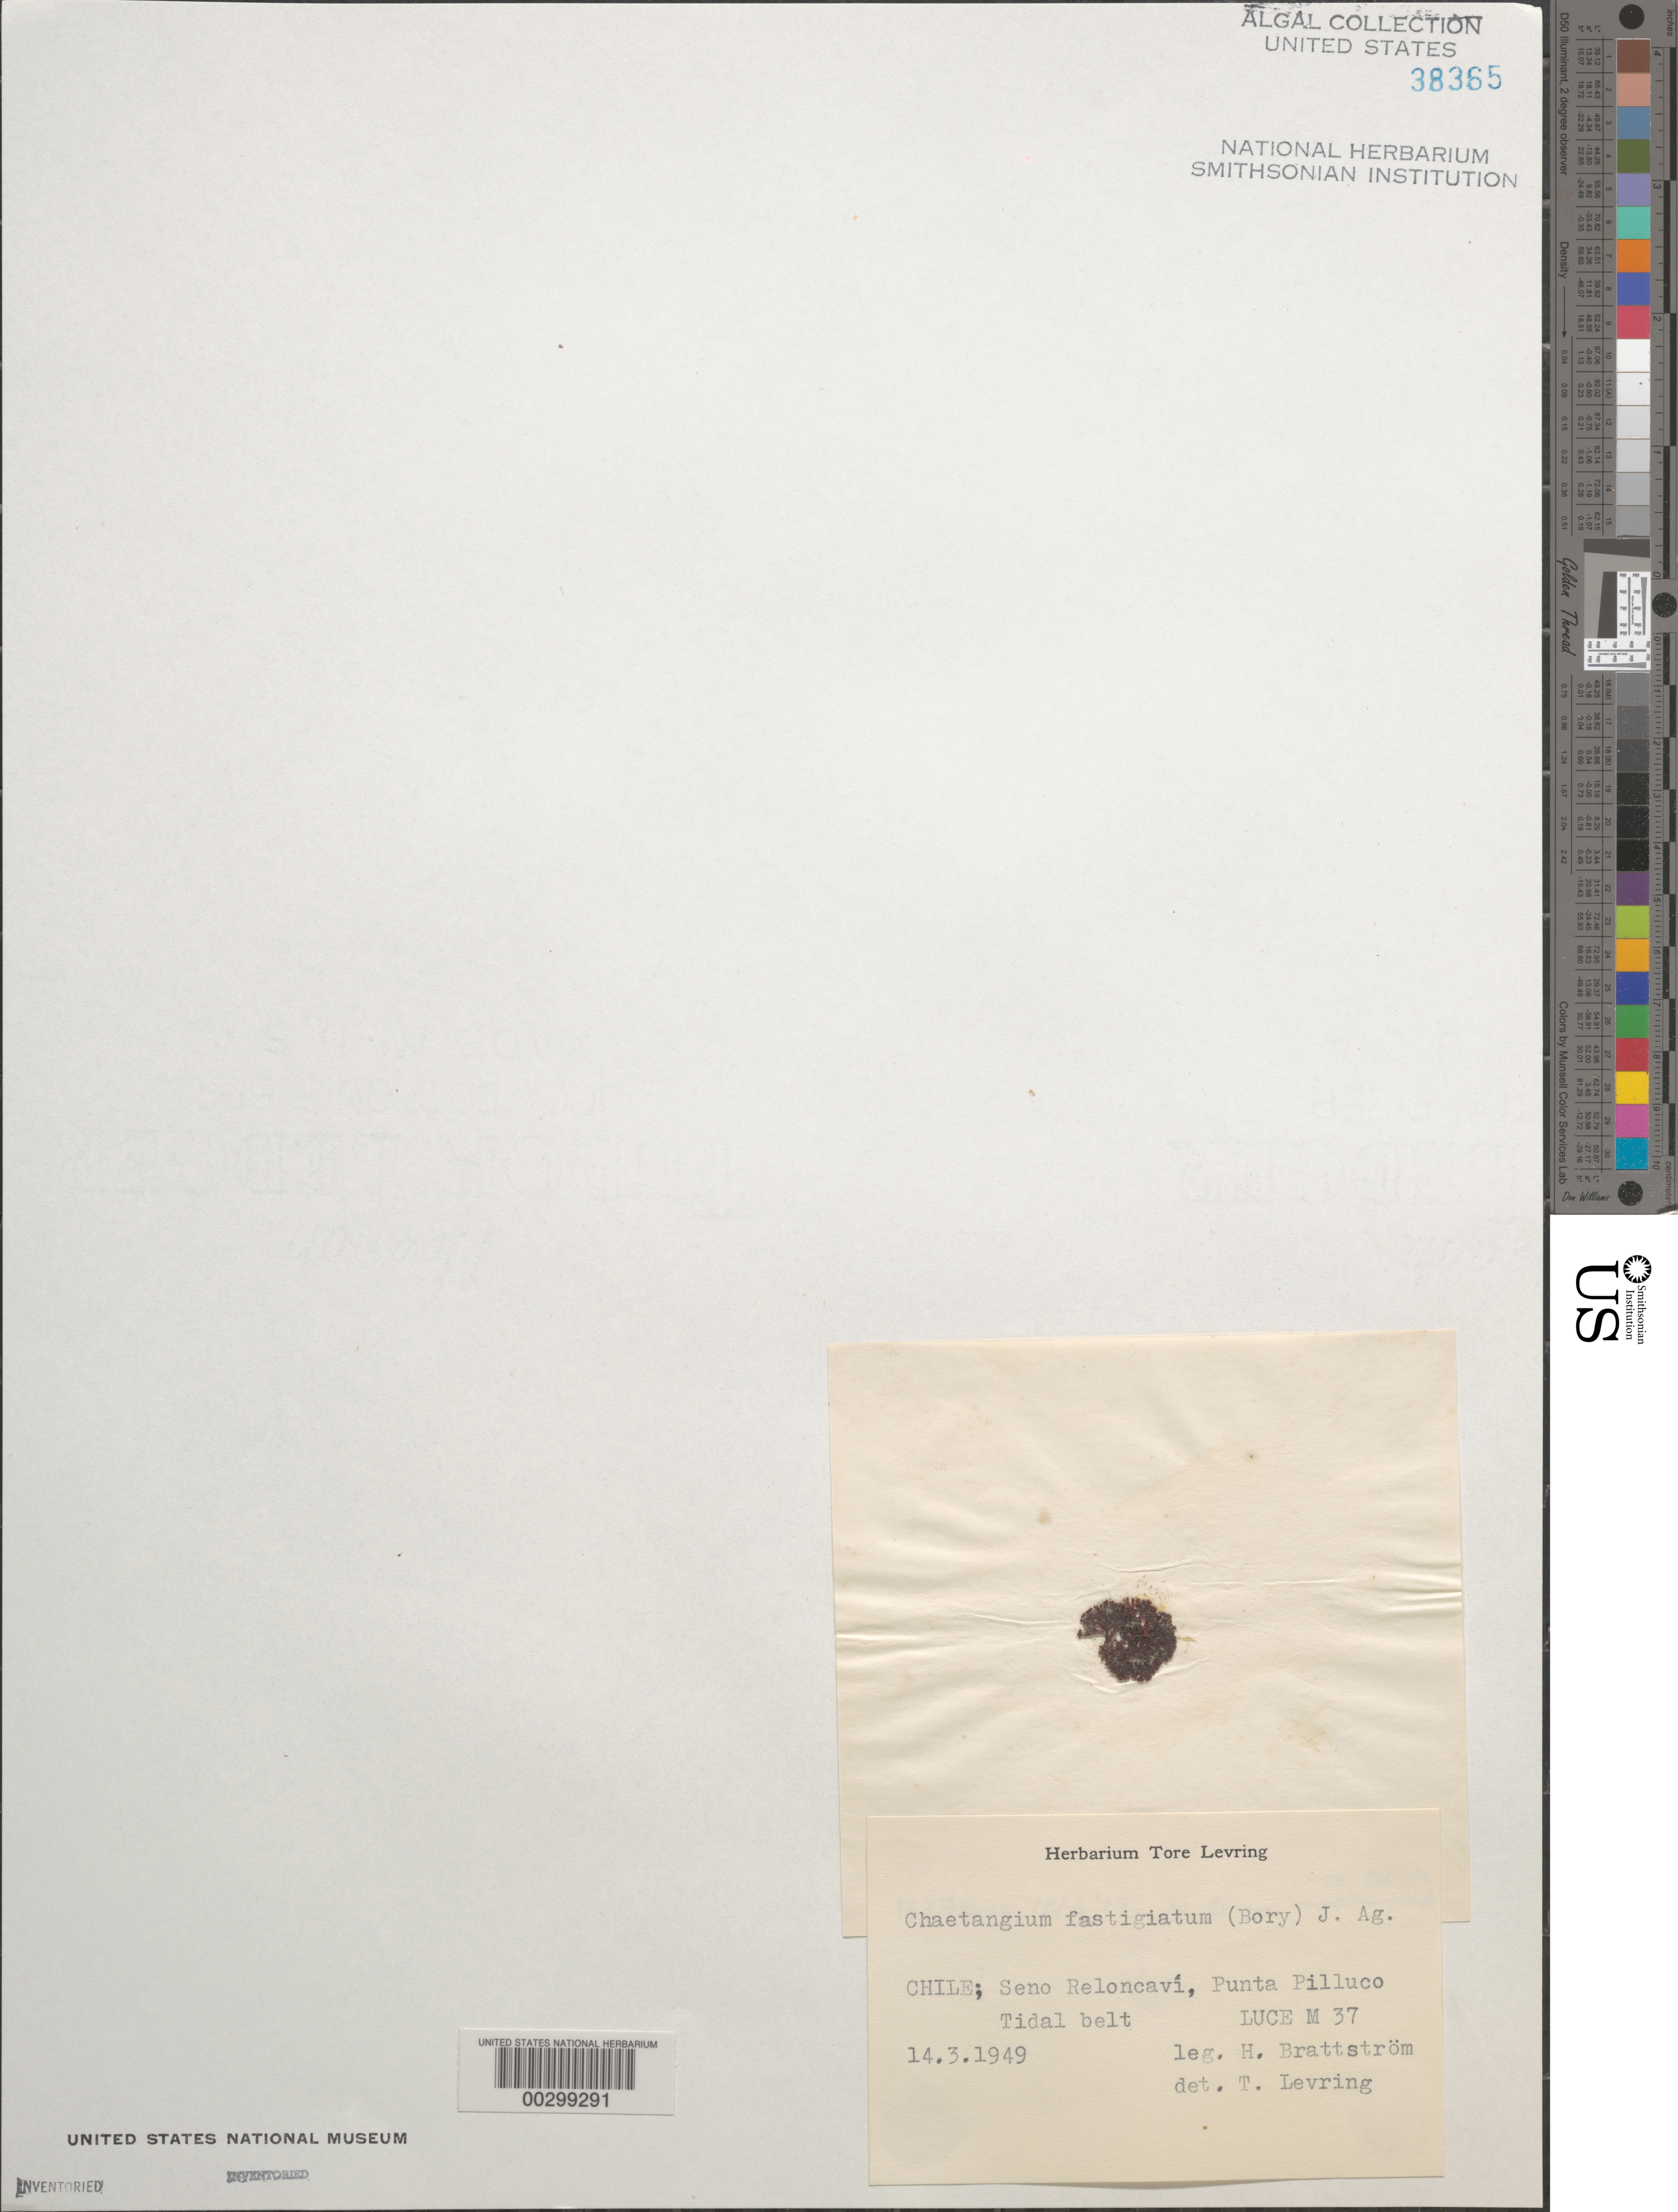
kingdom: Plantae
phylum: Rhodophyta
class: Florideophyceae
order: Nemaliales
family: Scinaiaceae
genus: Nothogenia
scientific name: Nothogenia fastigiata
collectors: H. Brattstrom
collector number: Luce M 37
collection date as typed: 14 Mar 1949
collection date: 1949-03-14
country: Chile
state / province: Los Lagos (X)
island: Isla Tenglo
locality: Punta Pilluco, Seno Reloncavi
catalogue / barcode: US 38365